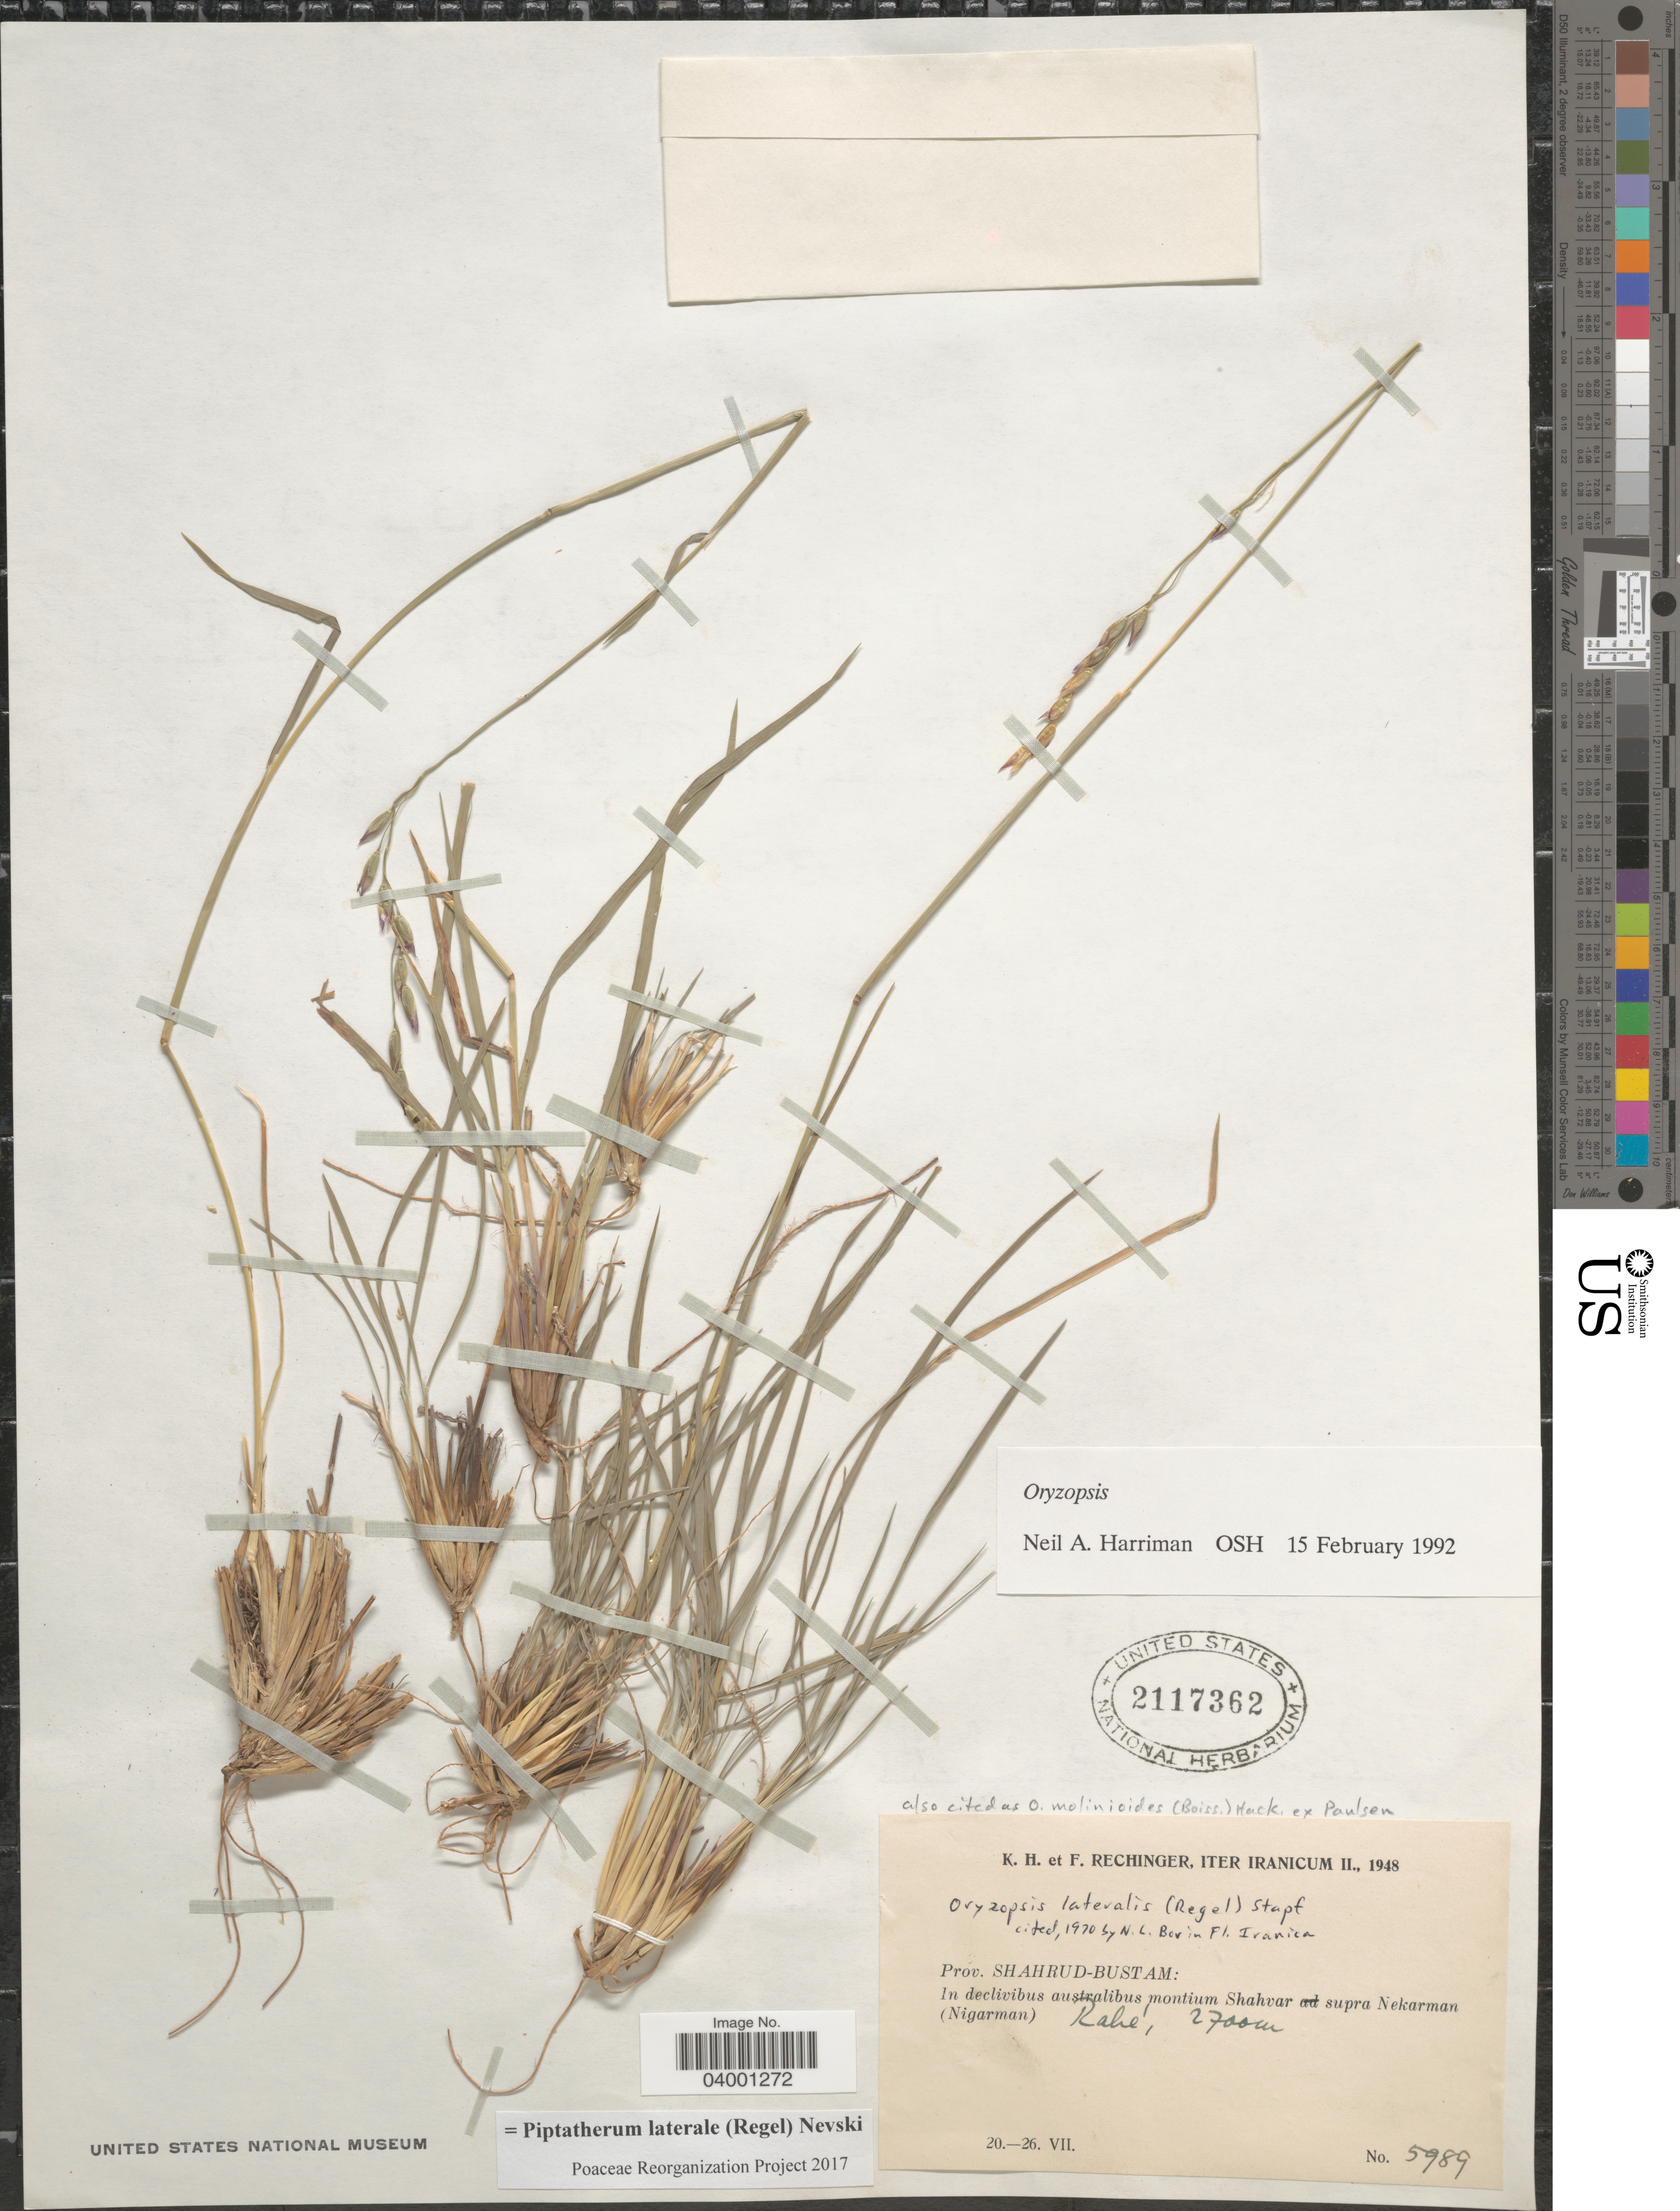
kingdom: Plantae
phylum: Tracheophyta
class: Liliopsida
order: Poales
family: Poaceae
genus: Piptatherum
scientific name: Piptatherum laterale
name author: (Munro ex Regel) Munro ex Nevski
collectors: K. H. Rechinger & F. Rechinger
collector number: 5989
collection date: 1948-07-20/1948-07-26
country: Iran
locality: Iter Iranicum. Prov. Shahrud-Bustam: In declivibus australibus montium Shahvar supra Nekarman (Nigarman) Rahé.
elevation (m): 2700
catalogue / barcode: US 2117362